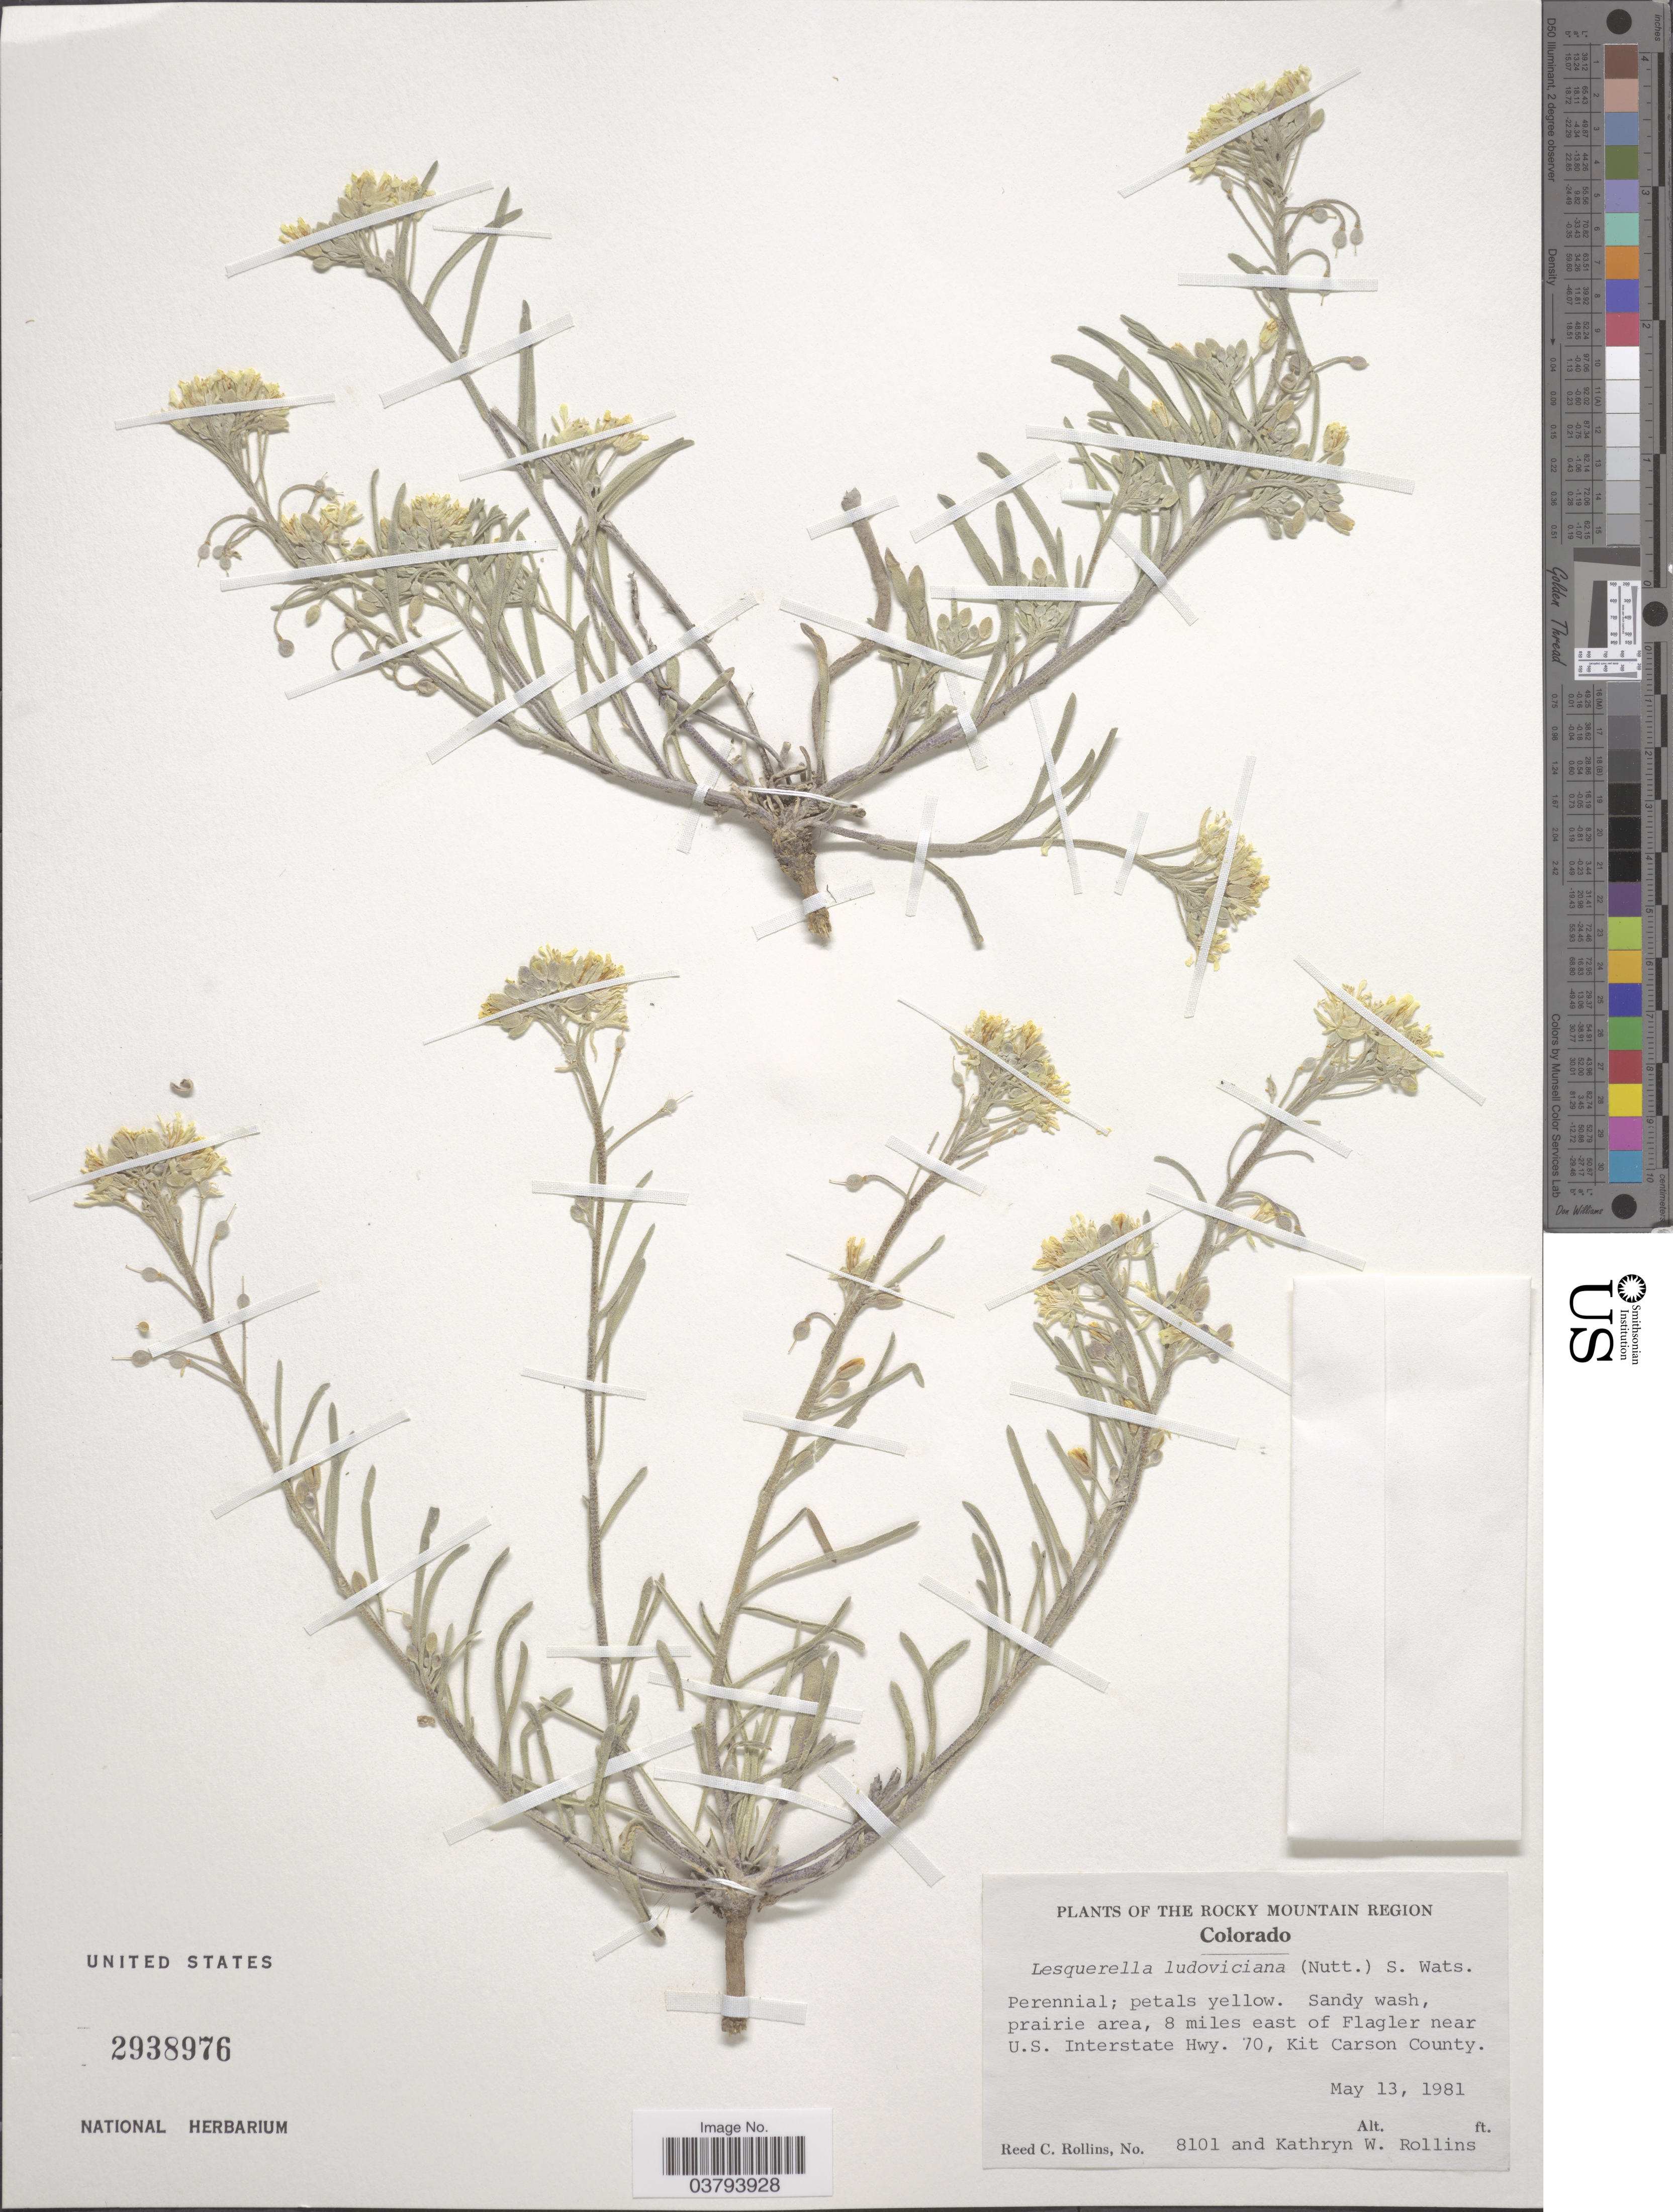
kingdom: Plantae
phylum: Tracheophyta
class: Magnoliopsida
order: Brassicales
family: Brassicaceae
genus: Lesquerella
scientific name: Lesquerella ludoviciana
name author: (Nutt.) S. Watson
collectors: R. C. Rollins & K. W. Rollins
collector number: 8101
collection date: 1981-05-13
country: United States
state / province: Colorado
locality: The Rocky Mountain Region; 8 miles east of Flagler near U.S. Interstate Hwy. 70, Kit Carson County.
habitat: sandy wash, prairie area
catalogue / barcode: US 2938976